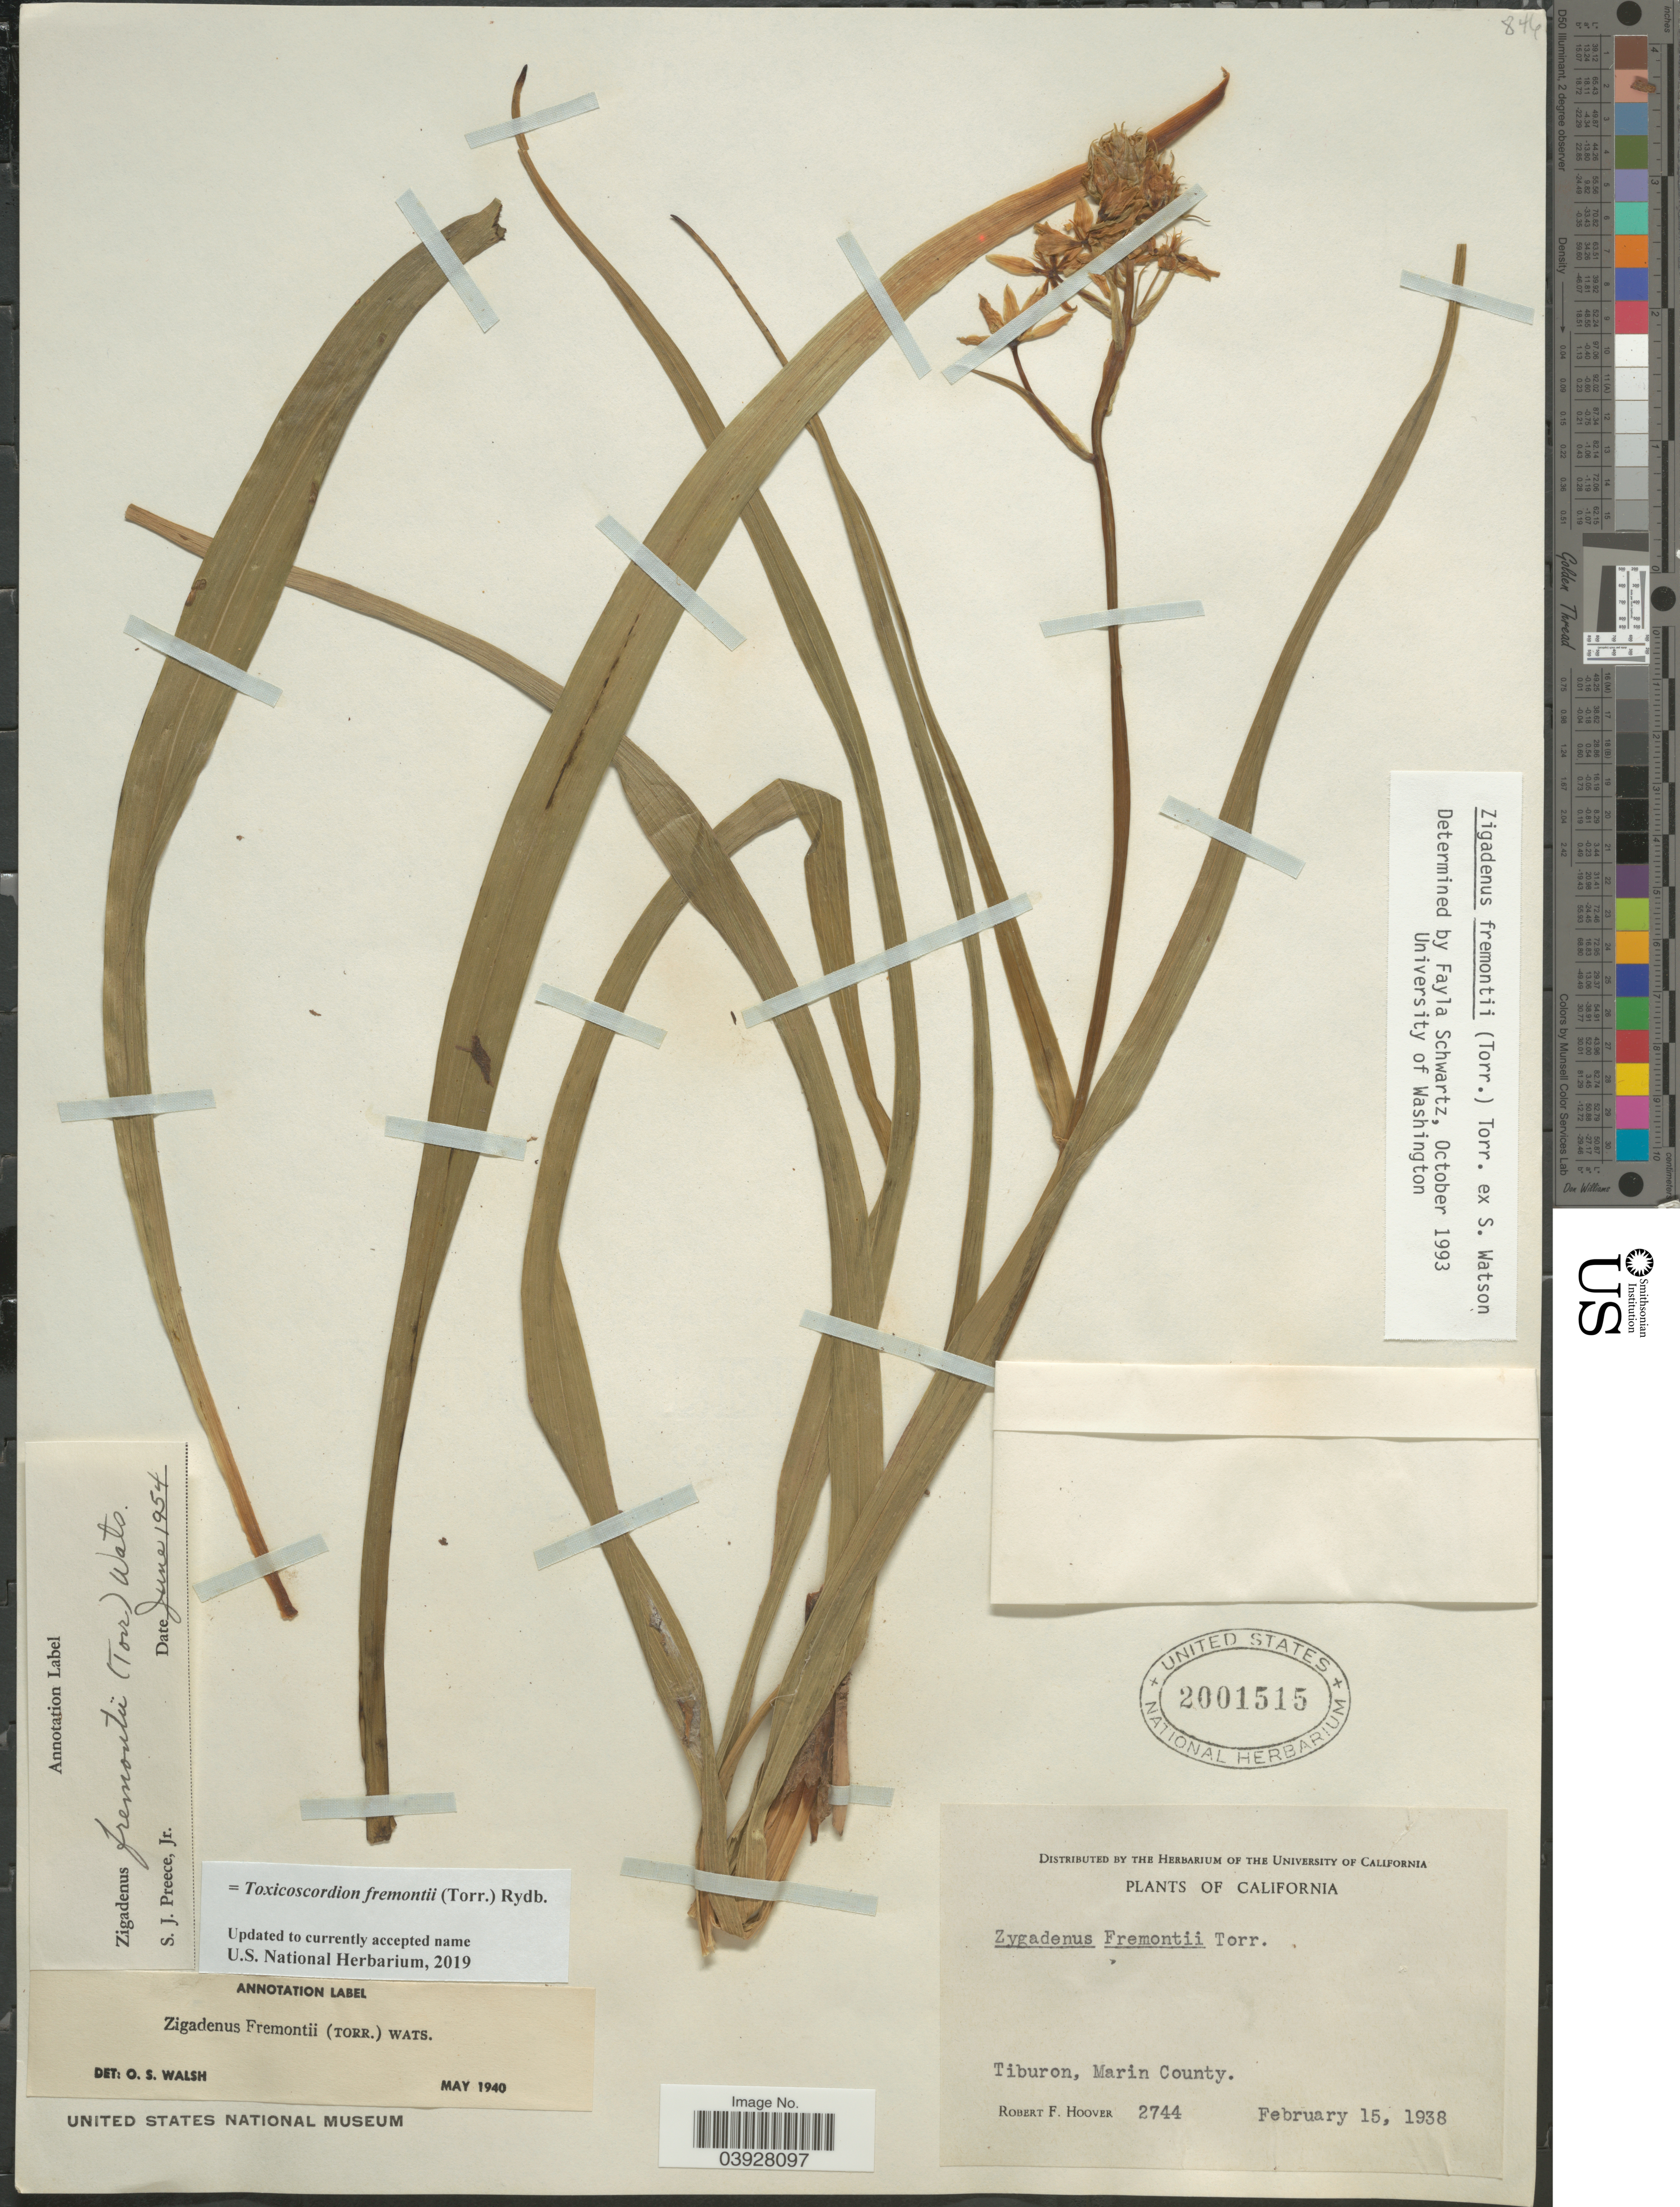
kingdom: Plantae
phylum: Tracheophyta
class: Liliopsida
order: Liliales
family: Melanthiaceae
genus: Toxicoscordion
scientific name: Toxicoscordion fremontii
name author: (Torr.) Rydb.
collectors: R. F. Hoover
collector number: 2744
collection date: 1938-02-15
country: United States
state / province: California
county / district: Marin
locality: Tiburon, Marin County.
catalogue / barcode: US 2001515